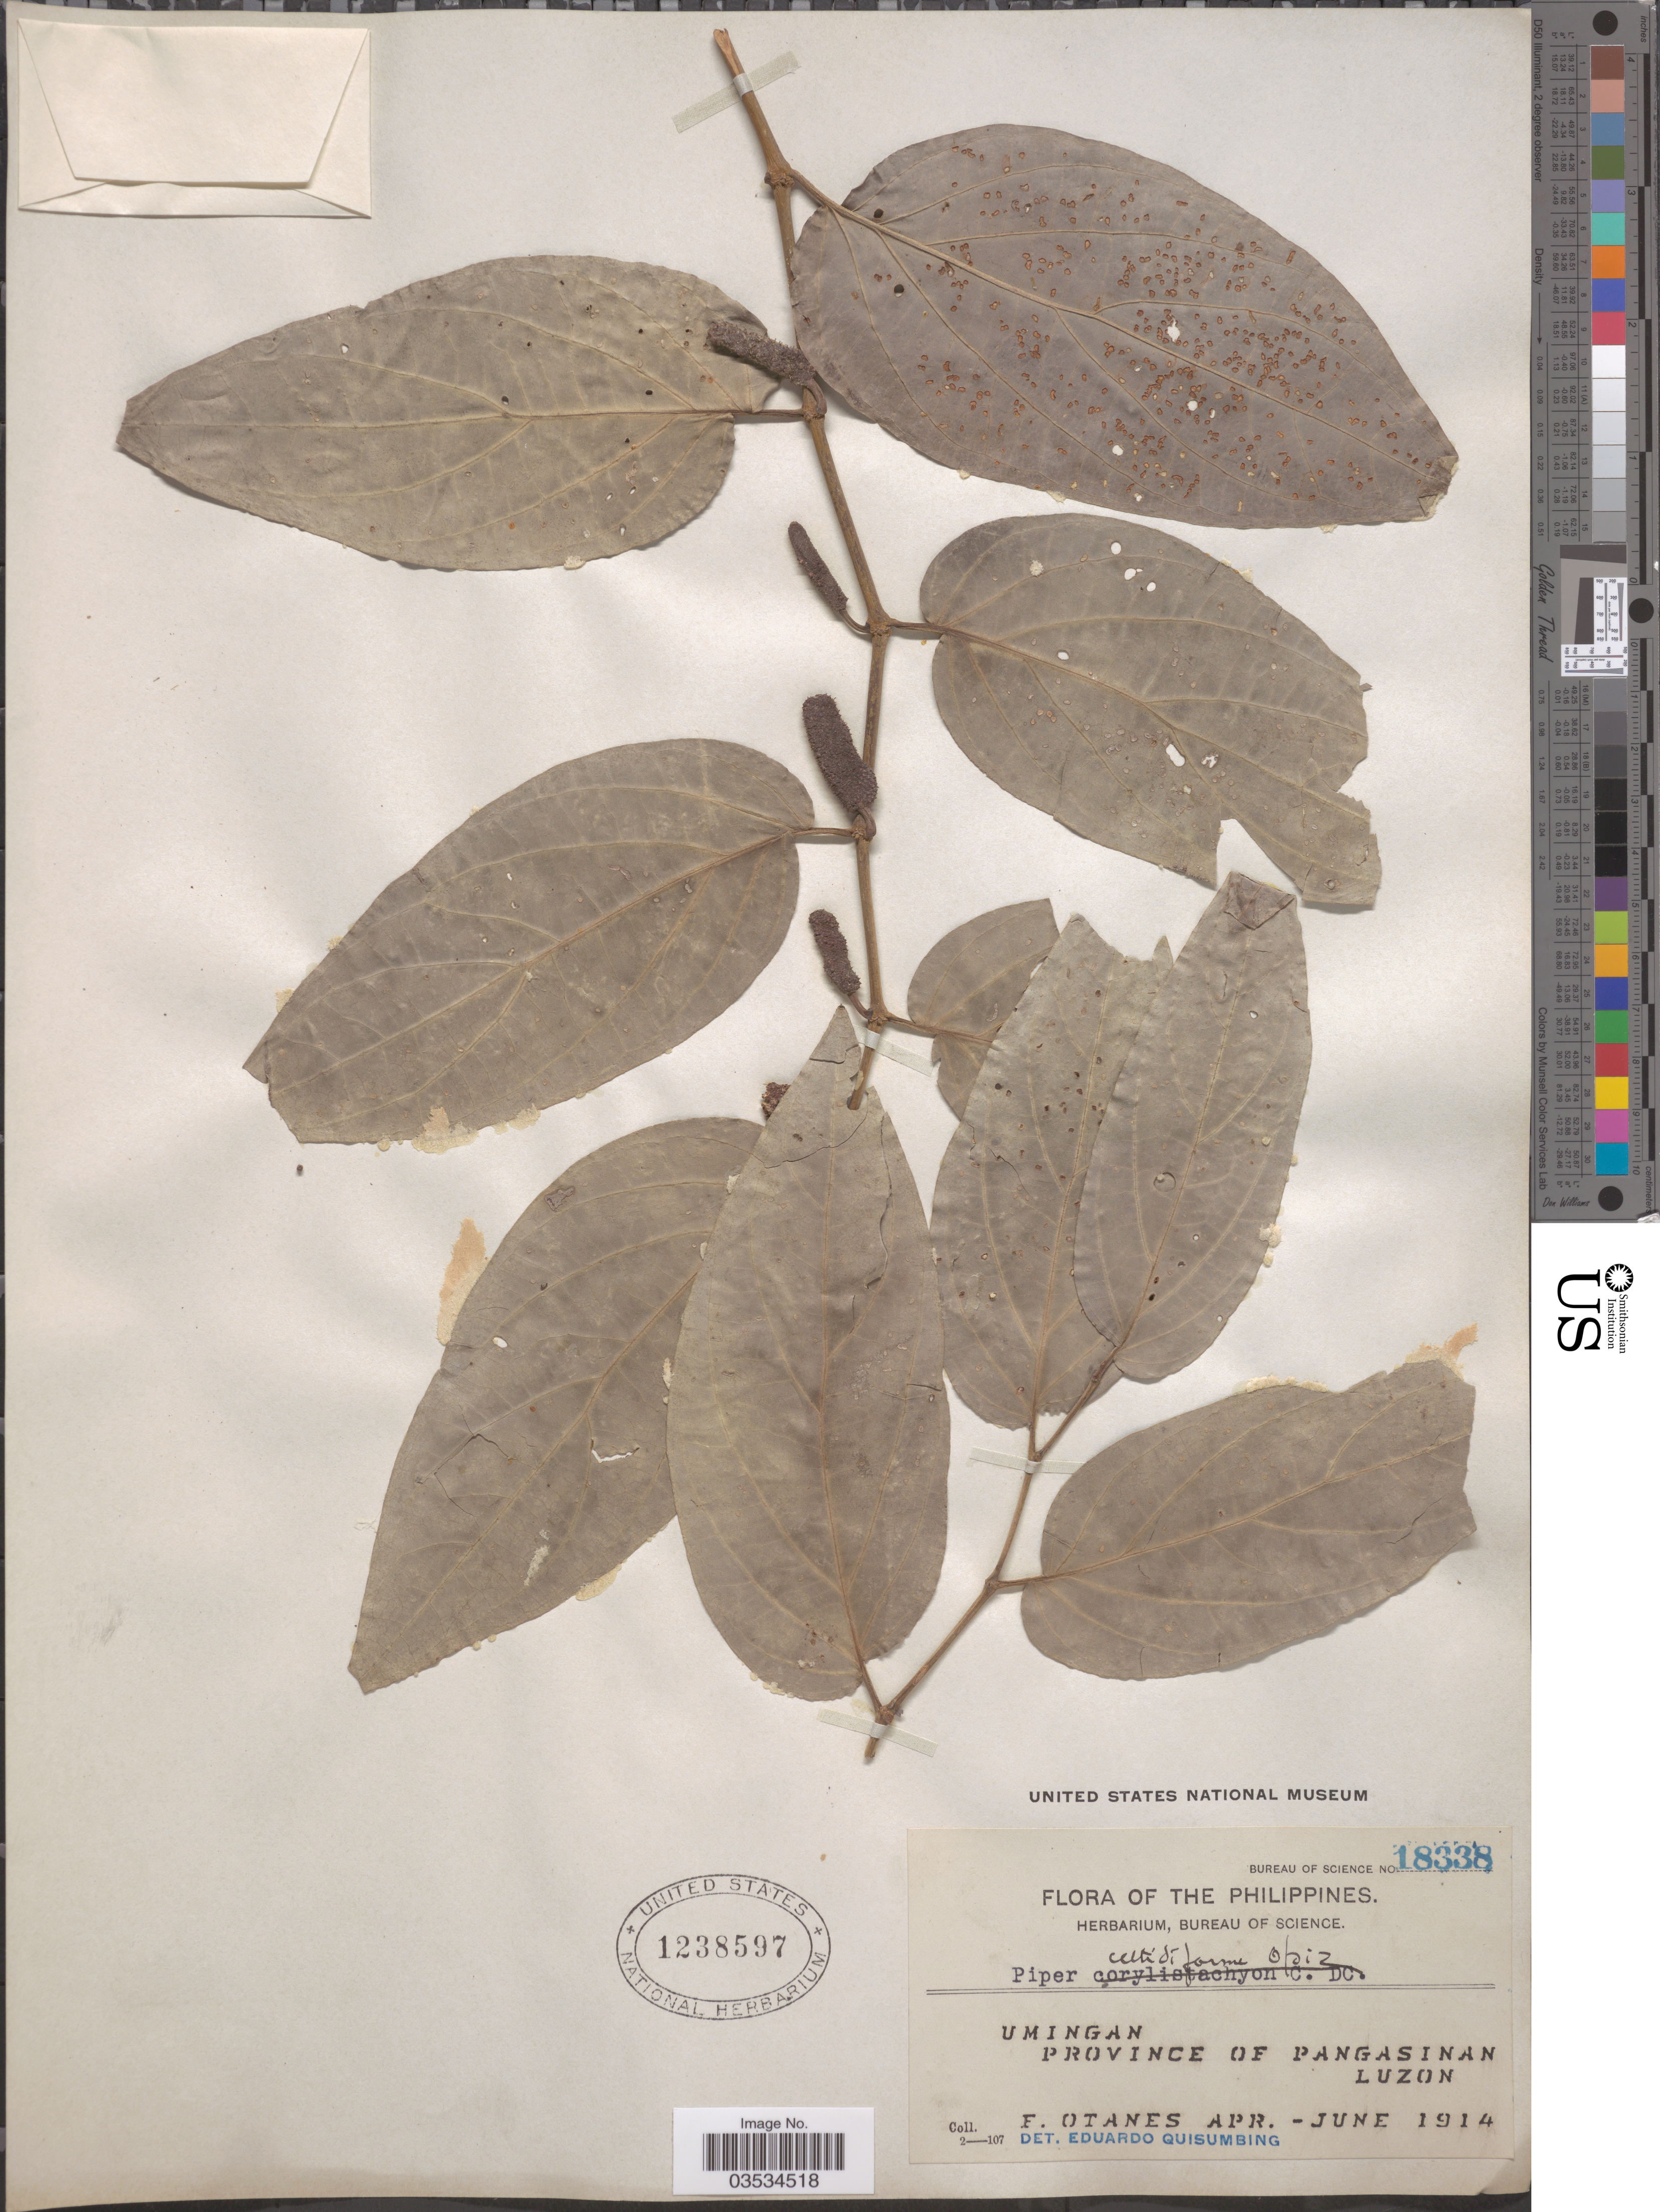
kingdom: Plantae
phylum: Tracheophyta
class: Magnoliopsida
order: Piperales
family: Piperaceae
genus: Piper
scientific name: Piper celtidiforme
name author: Opiz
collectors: F. Q. Otanes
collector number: Bureau of Science 18338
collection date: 1914-04/1914-06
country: Philippines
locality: Umingan. Province of Pangasinan. Luzon.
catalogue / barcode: US 1238597